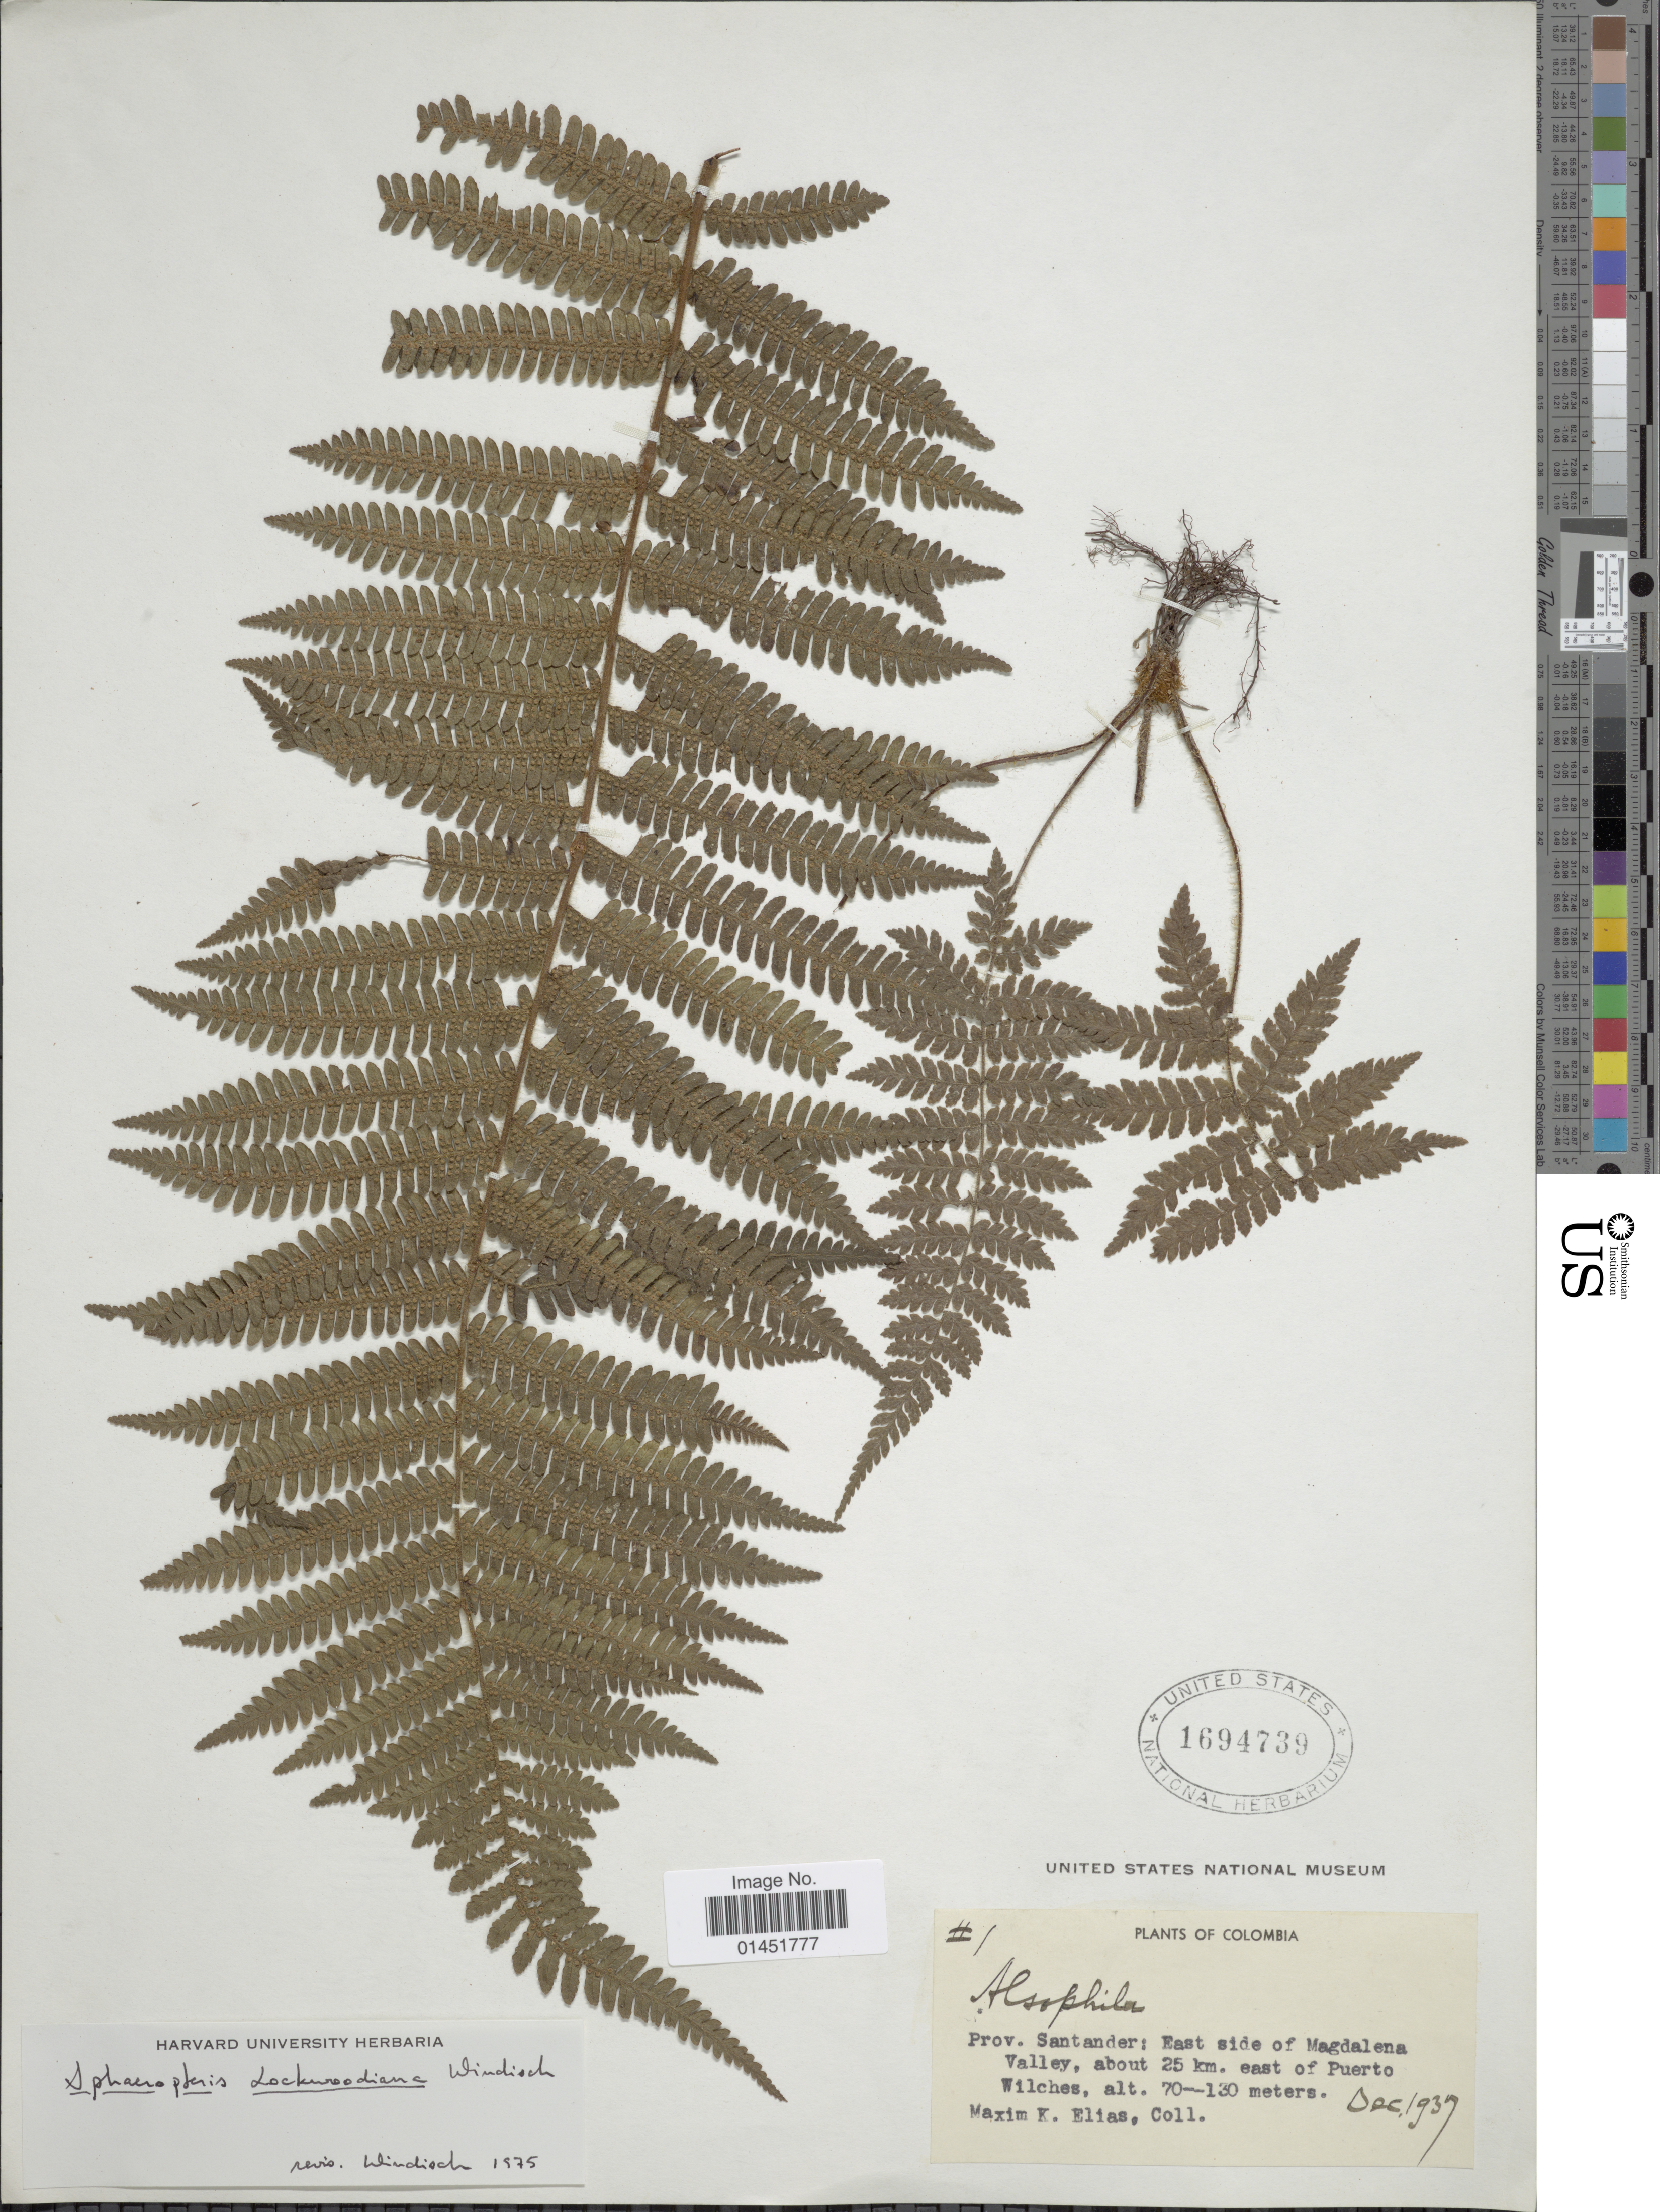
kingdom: Plantae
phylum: Tracheophyta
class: Polypodiopsida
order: Cyatheales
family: Cyatheaceae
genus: Cyathea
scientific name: Cyathea lockwoodiana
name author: (P.G. Windisch) Lellinger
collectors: M. Elias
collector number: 1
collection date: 1937-12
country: Colombia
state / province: Santander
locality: East side of Magdalena Valley, about 25 km east of Puerto Wilches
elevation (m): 70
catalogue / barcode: US 1694739